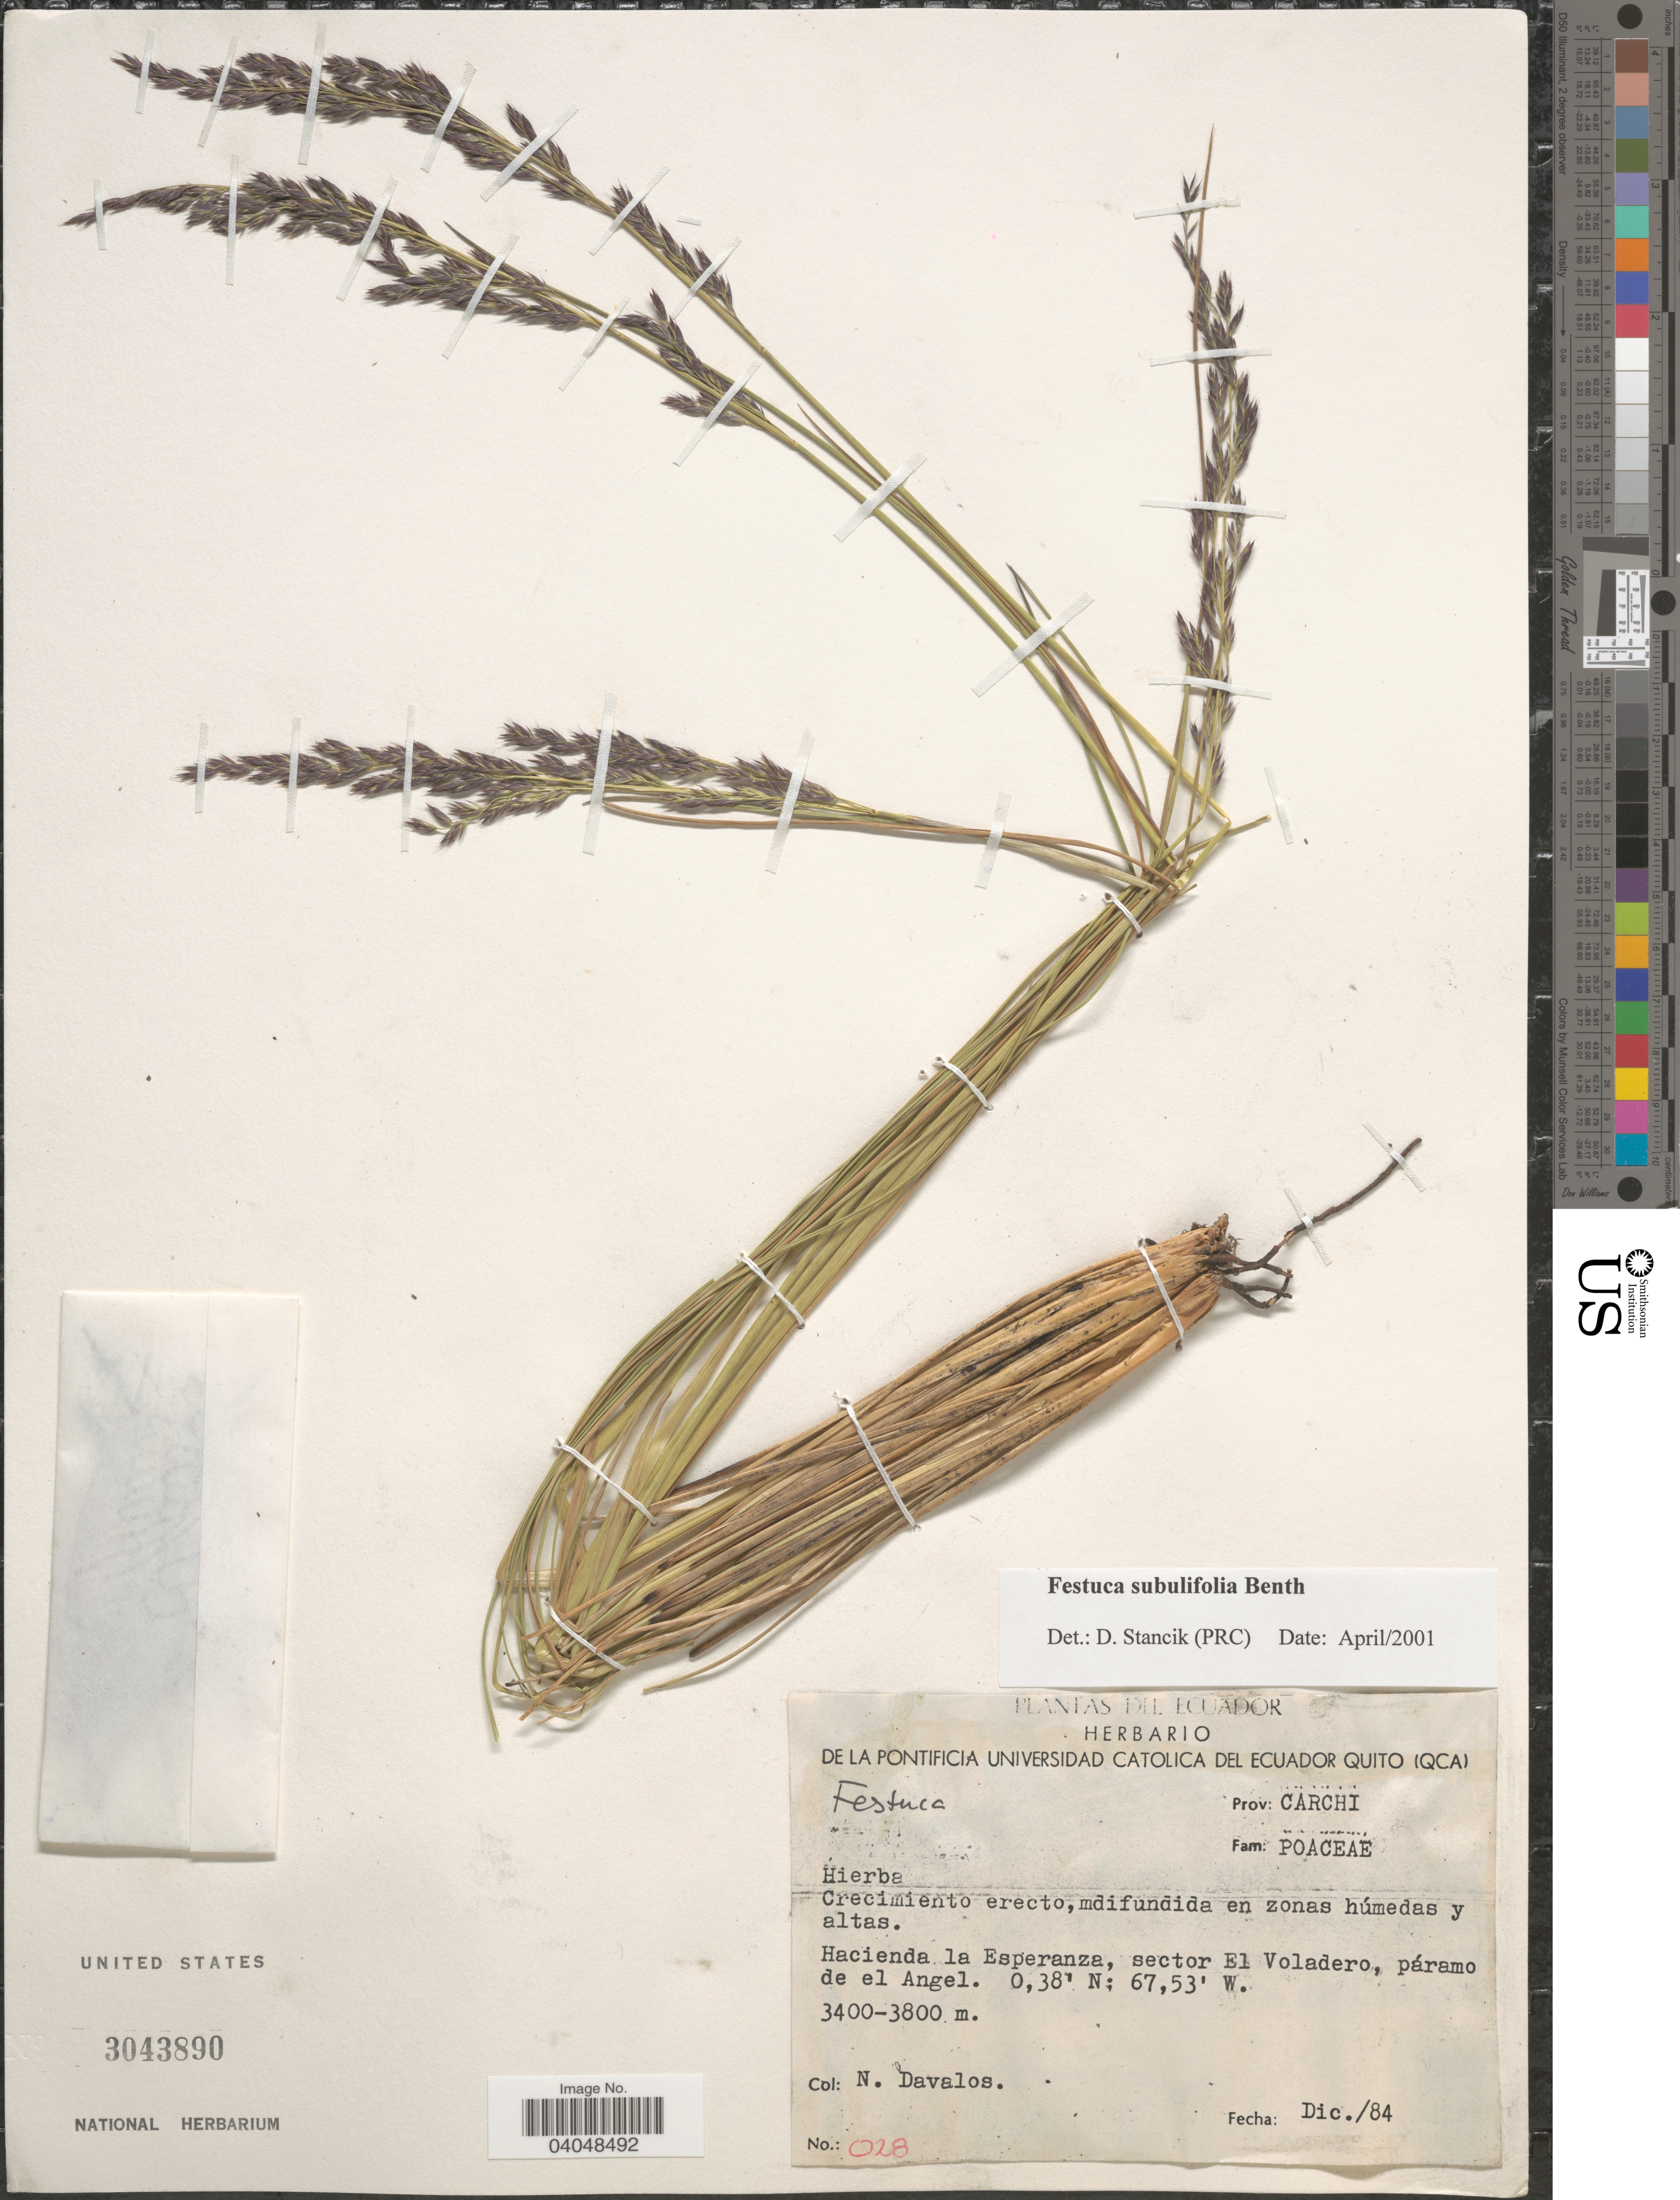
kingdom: Plantae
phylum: Tracheophyta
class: Liliopsida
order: Poales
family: Poaceae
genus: Festuca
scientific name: Festuca subulifolia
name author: Benth.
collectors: N. Davalos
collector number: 028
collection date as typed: Transcribed d/m/y: /12/84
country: Ecuador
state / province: Carchi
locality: Hacienda la Esperanza, sector El Voladero, páramo de el Angel.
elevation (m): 3400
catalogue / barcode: US 3043890